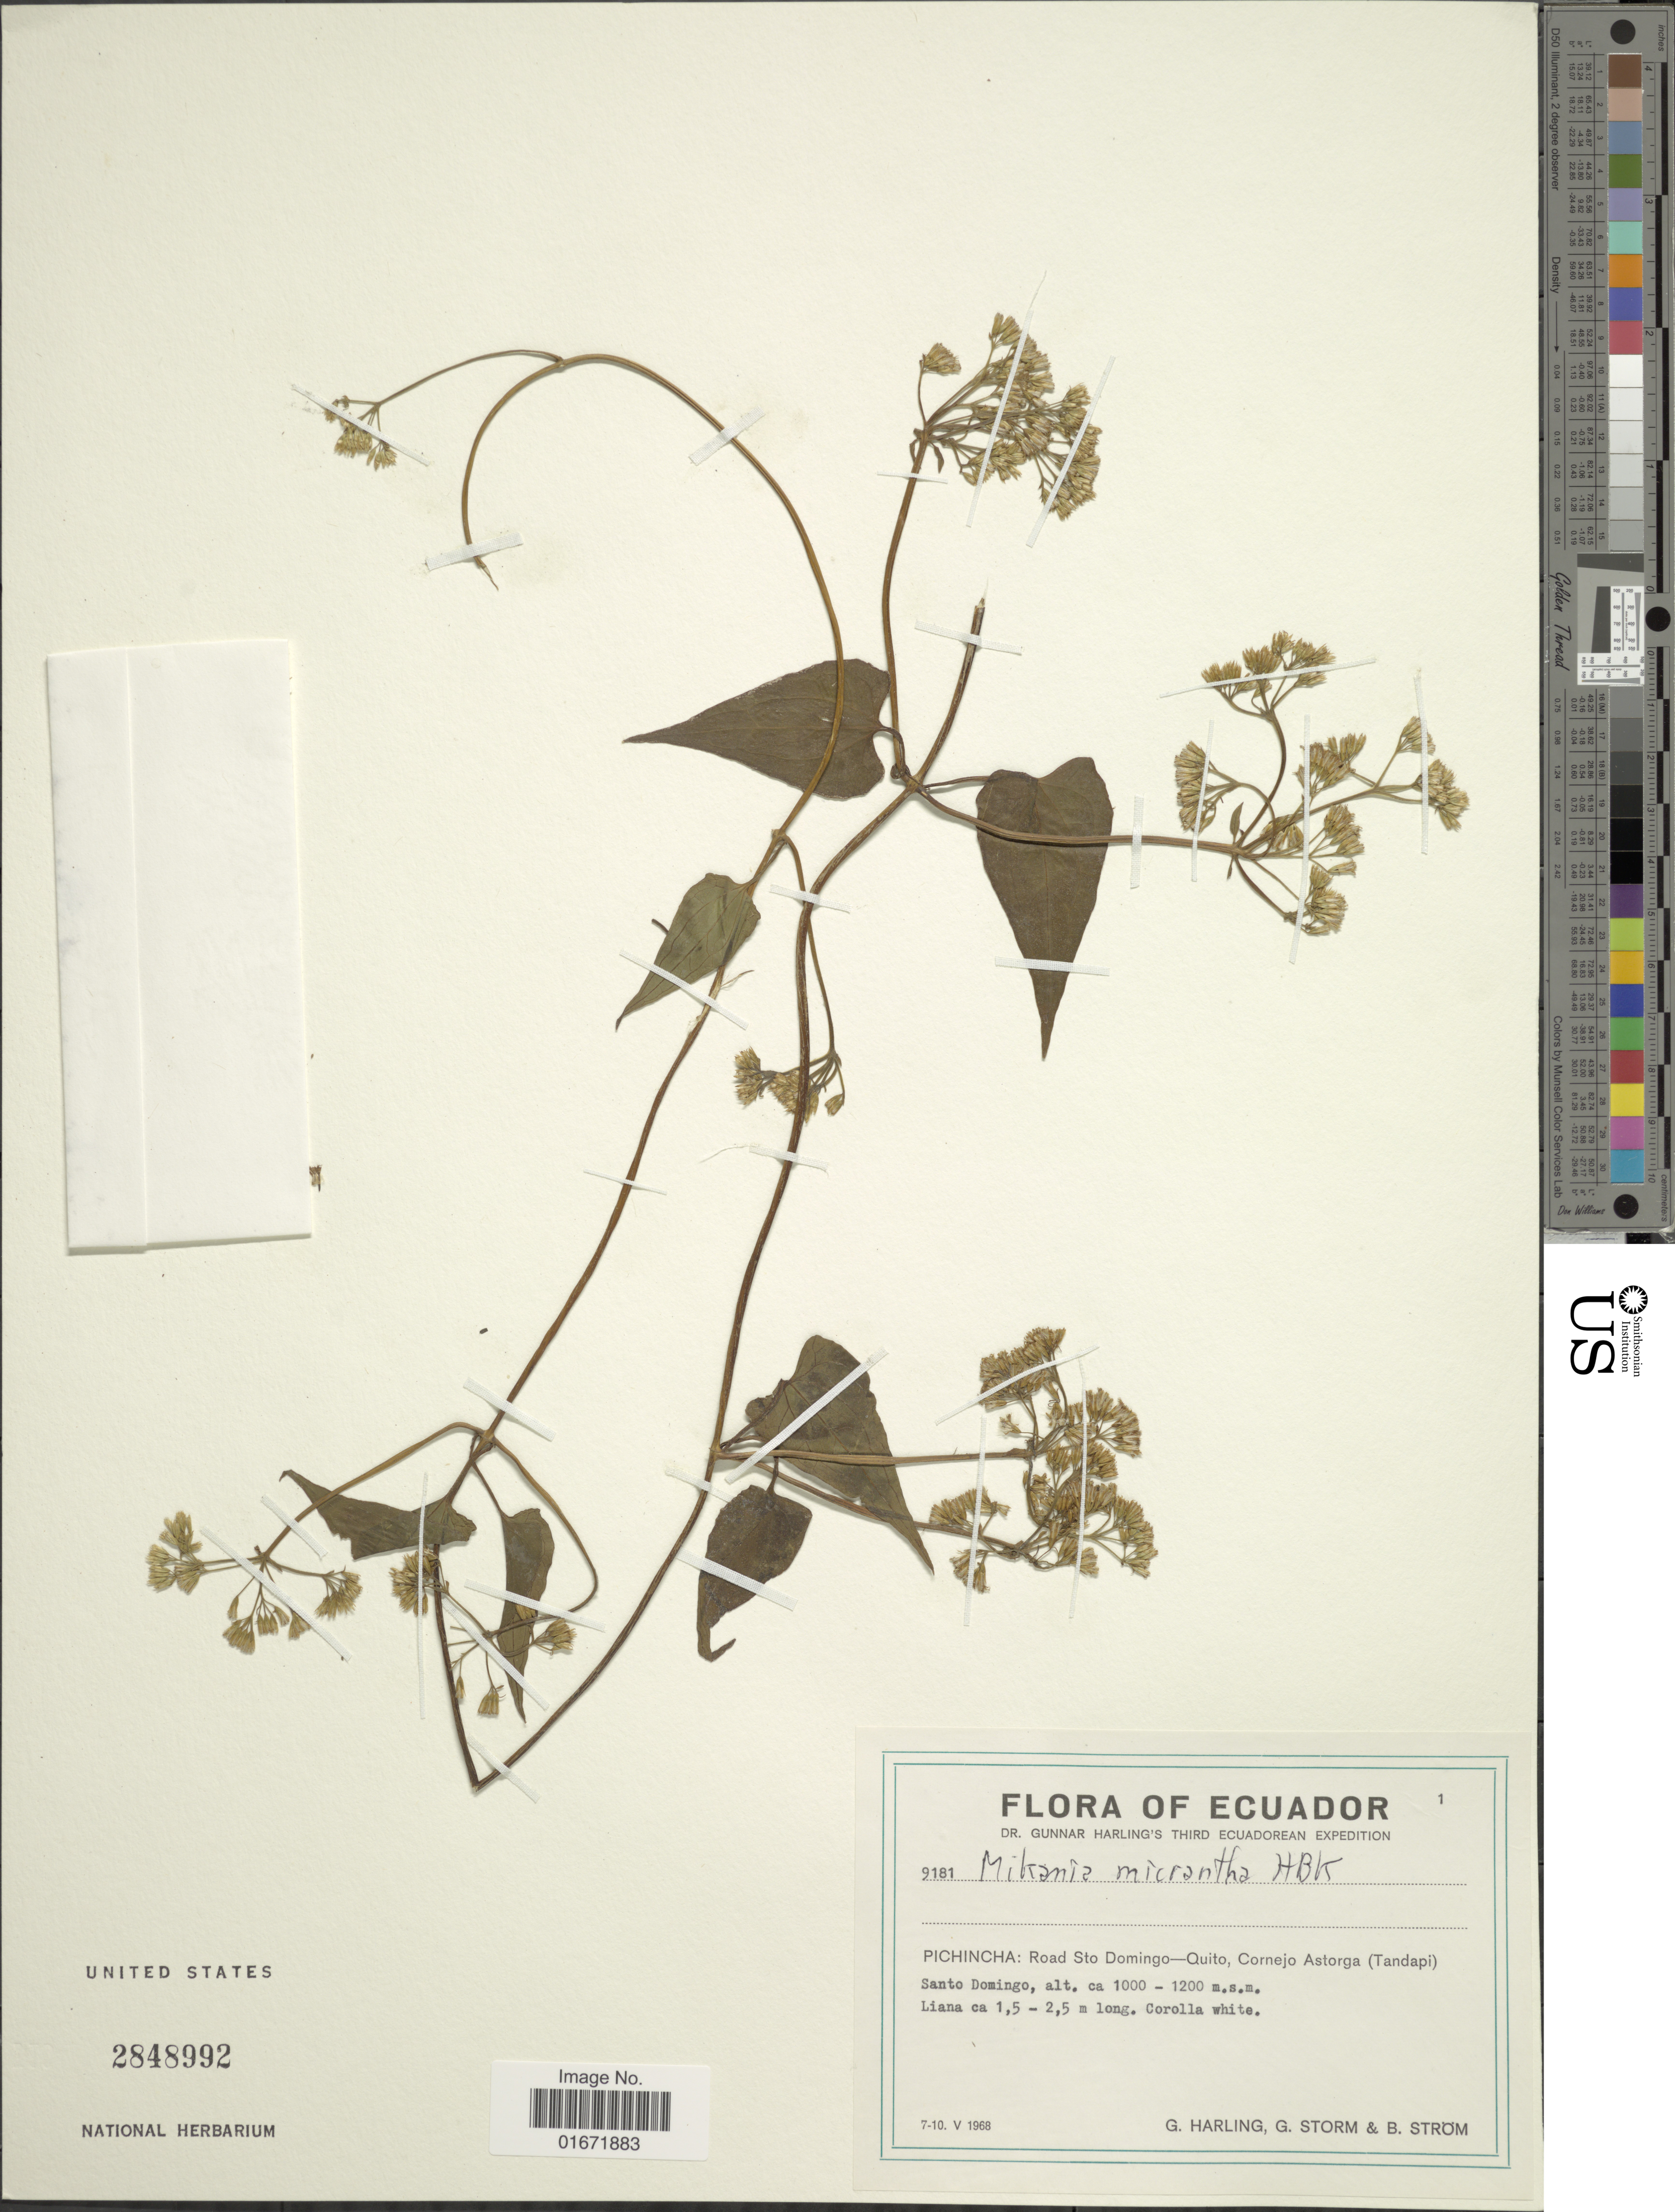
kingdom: Plantae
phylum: Tracheophyta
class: Magnoliopsida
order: Asterales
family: Asteraceae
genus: Mikania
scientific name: Mikania micrantha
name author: Kunth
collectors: G. Harling, G. Storm & B. Ström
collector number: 9181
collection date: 1968-05-07/1968-05-10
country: Ecuador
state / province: Pichincha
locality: Pichincha: Road sto Domingo - Quito, Cornejo Astorga (Tandapi). Santo Domingo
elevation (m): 1000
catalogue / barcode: US 2848992